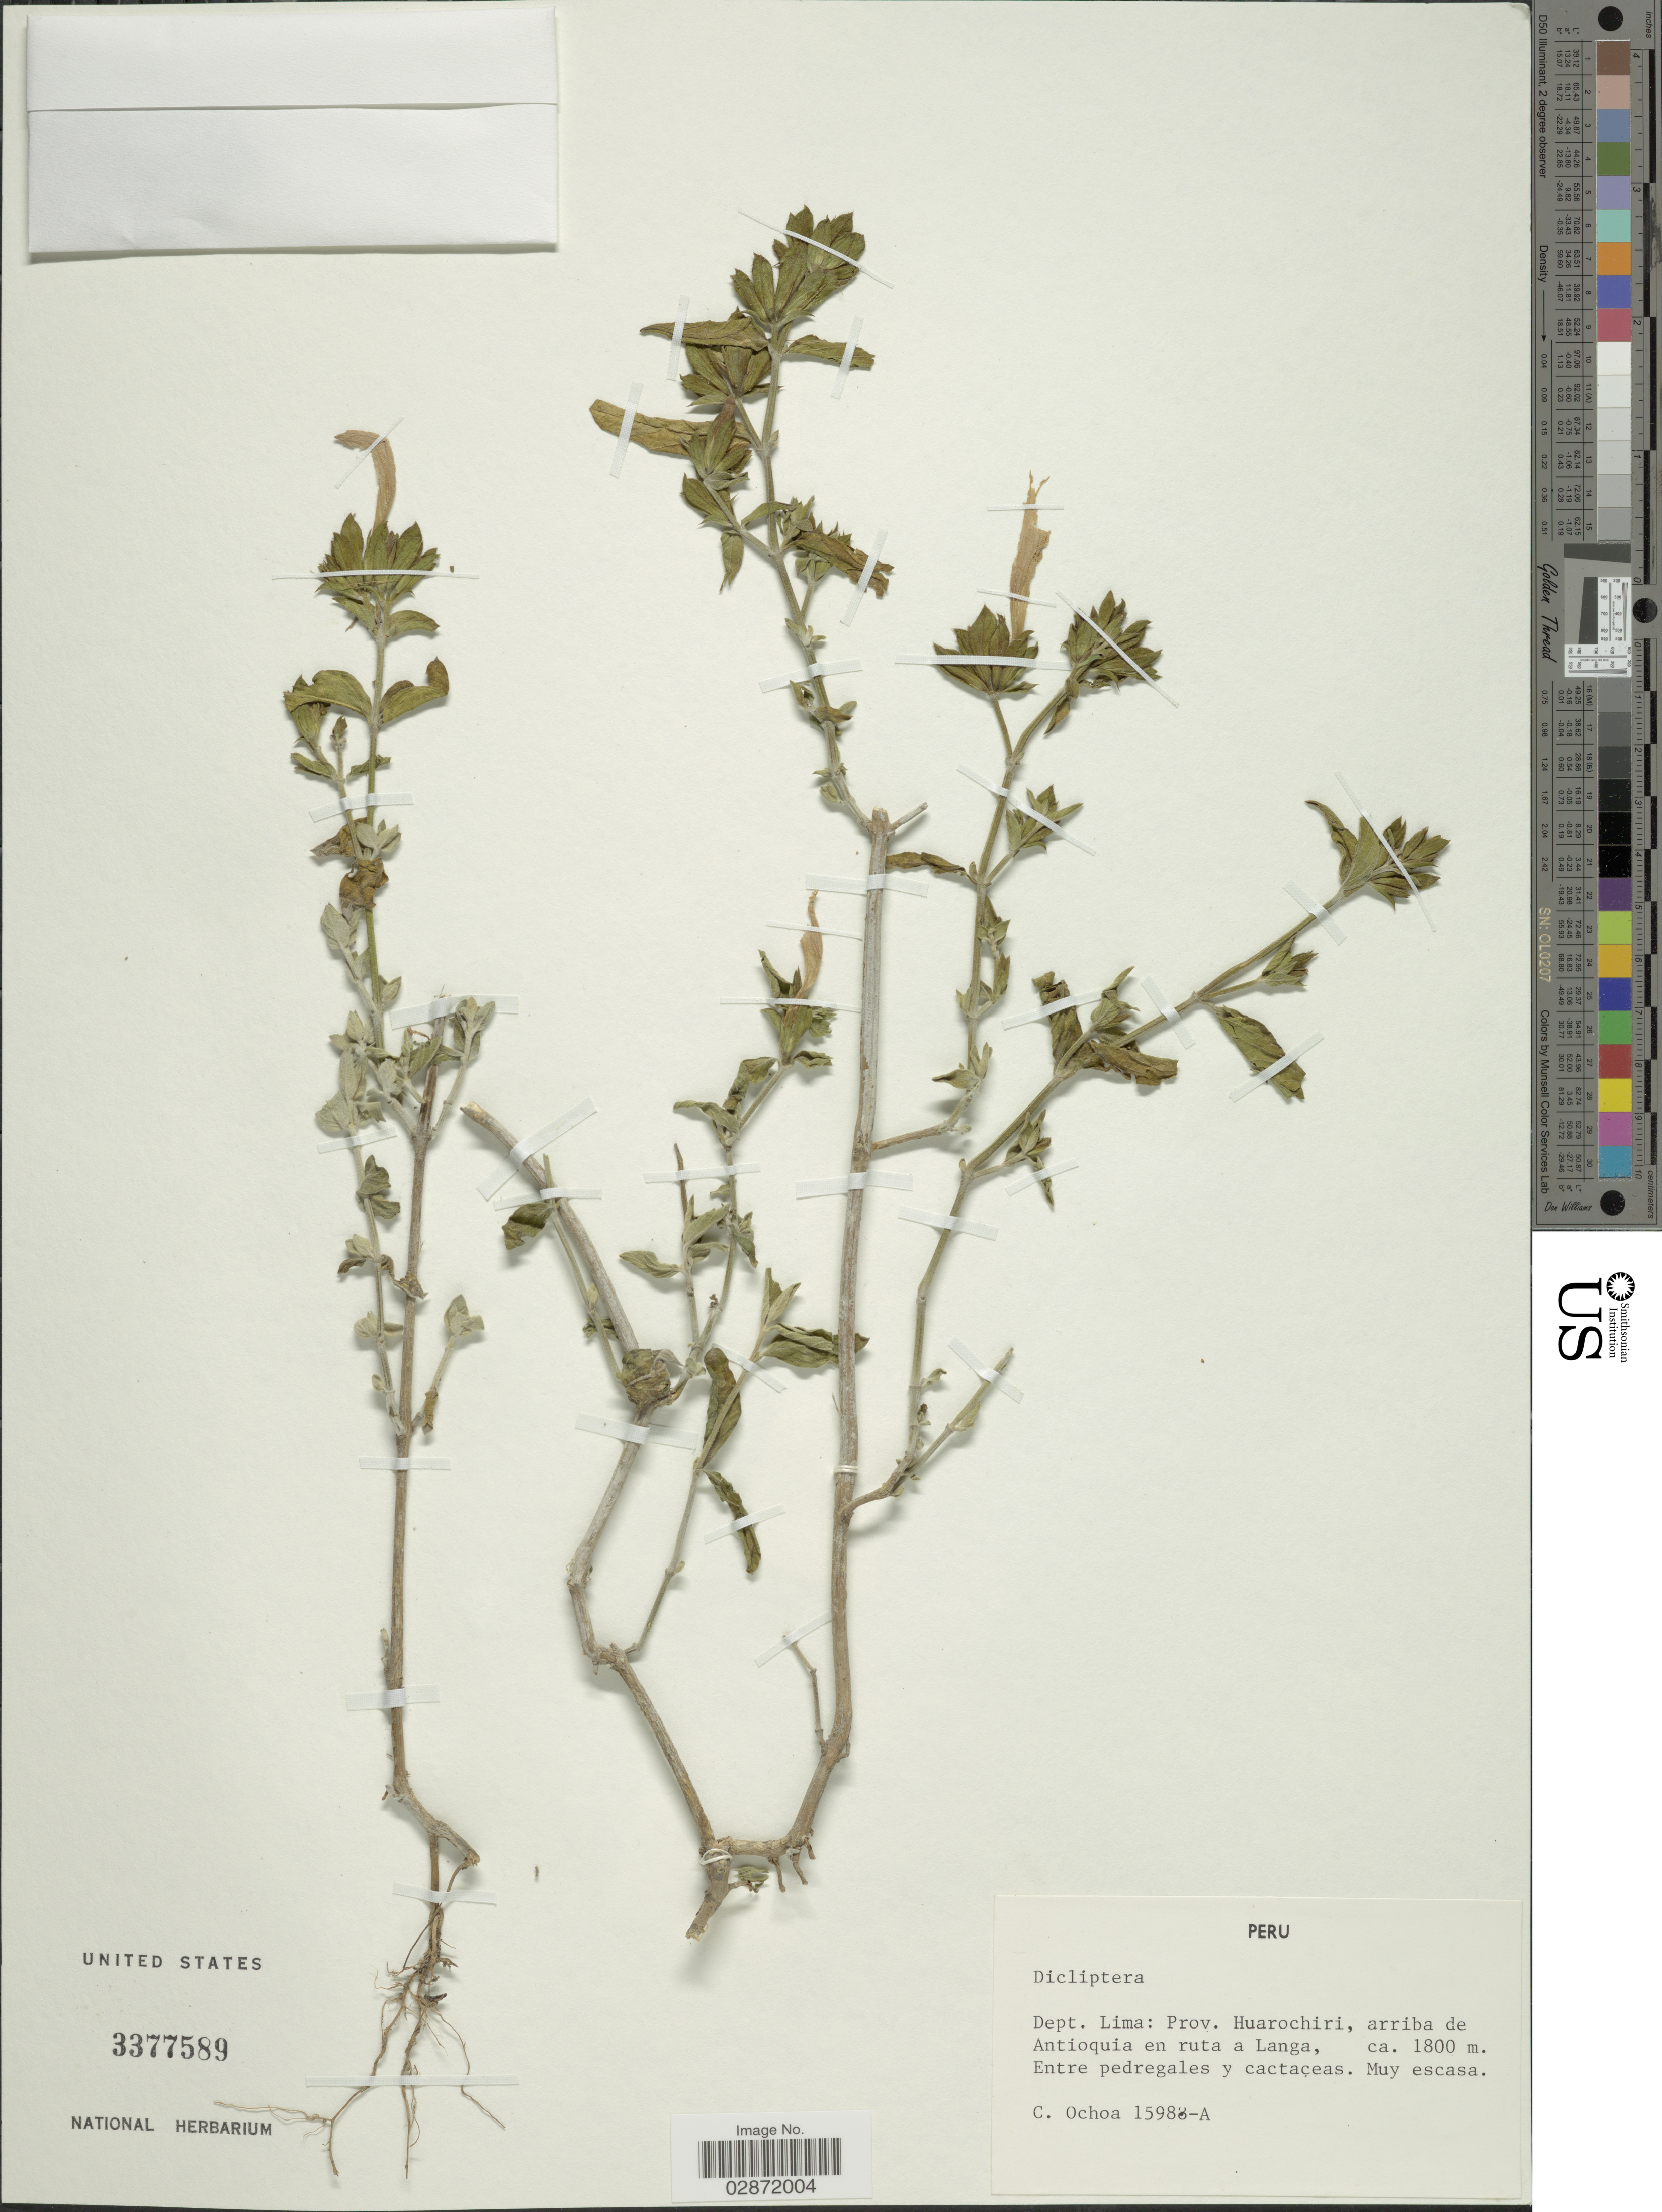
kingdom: Plantae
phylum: Tracheophyta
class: Magnoliopsida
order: Lamiales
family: Acanthaceae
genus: Dicliptera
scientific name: Dicliptera montana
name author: Lindau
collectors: C. Ochoa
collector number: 15983-A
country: Peru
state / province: Lima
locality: Dept. Lima: Prov. Huarochiri, arriba de Antioquia en ruta a Langa.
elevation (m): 1800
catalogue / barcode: US 3377589